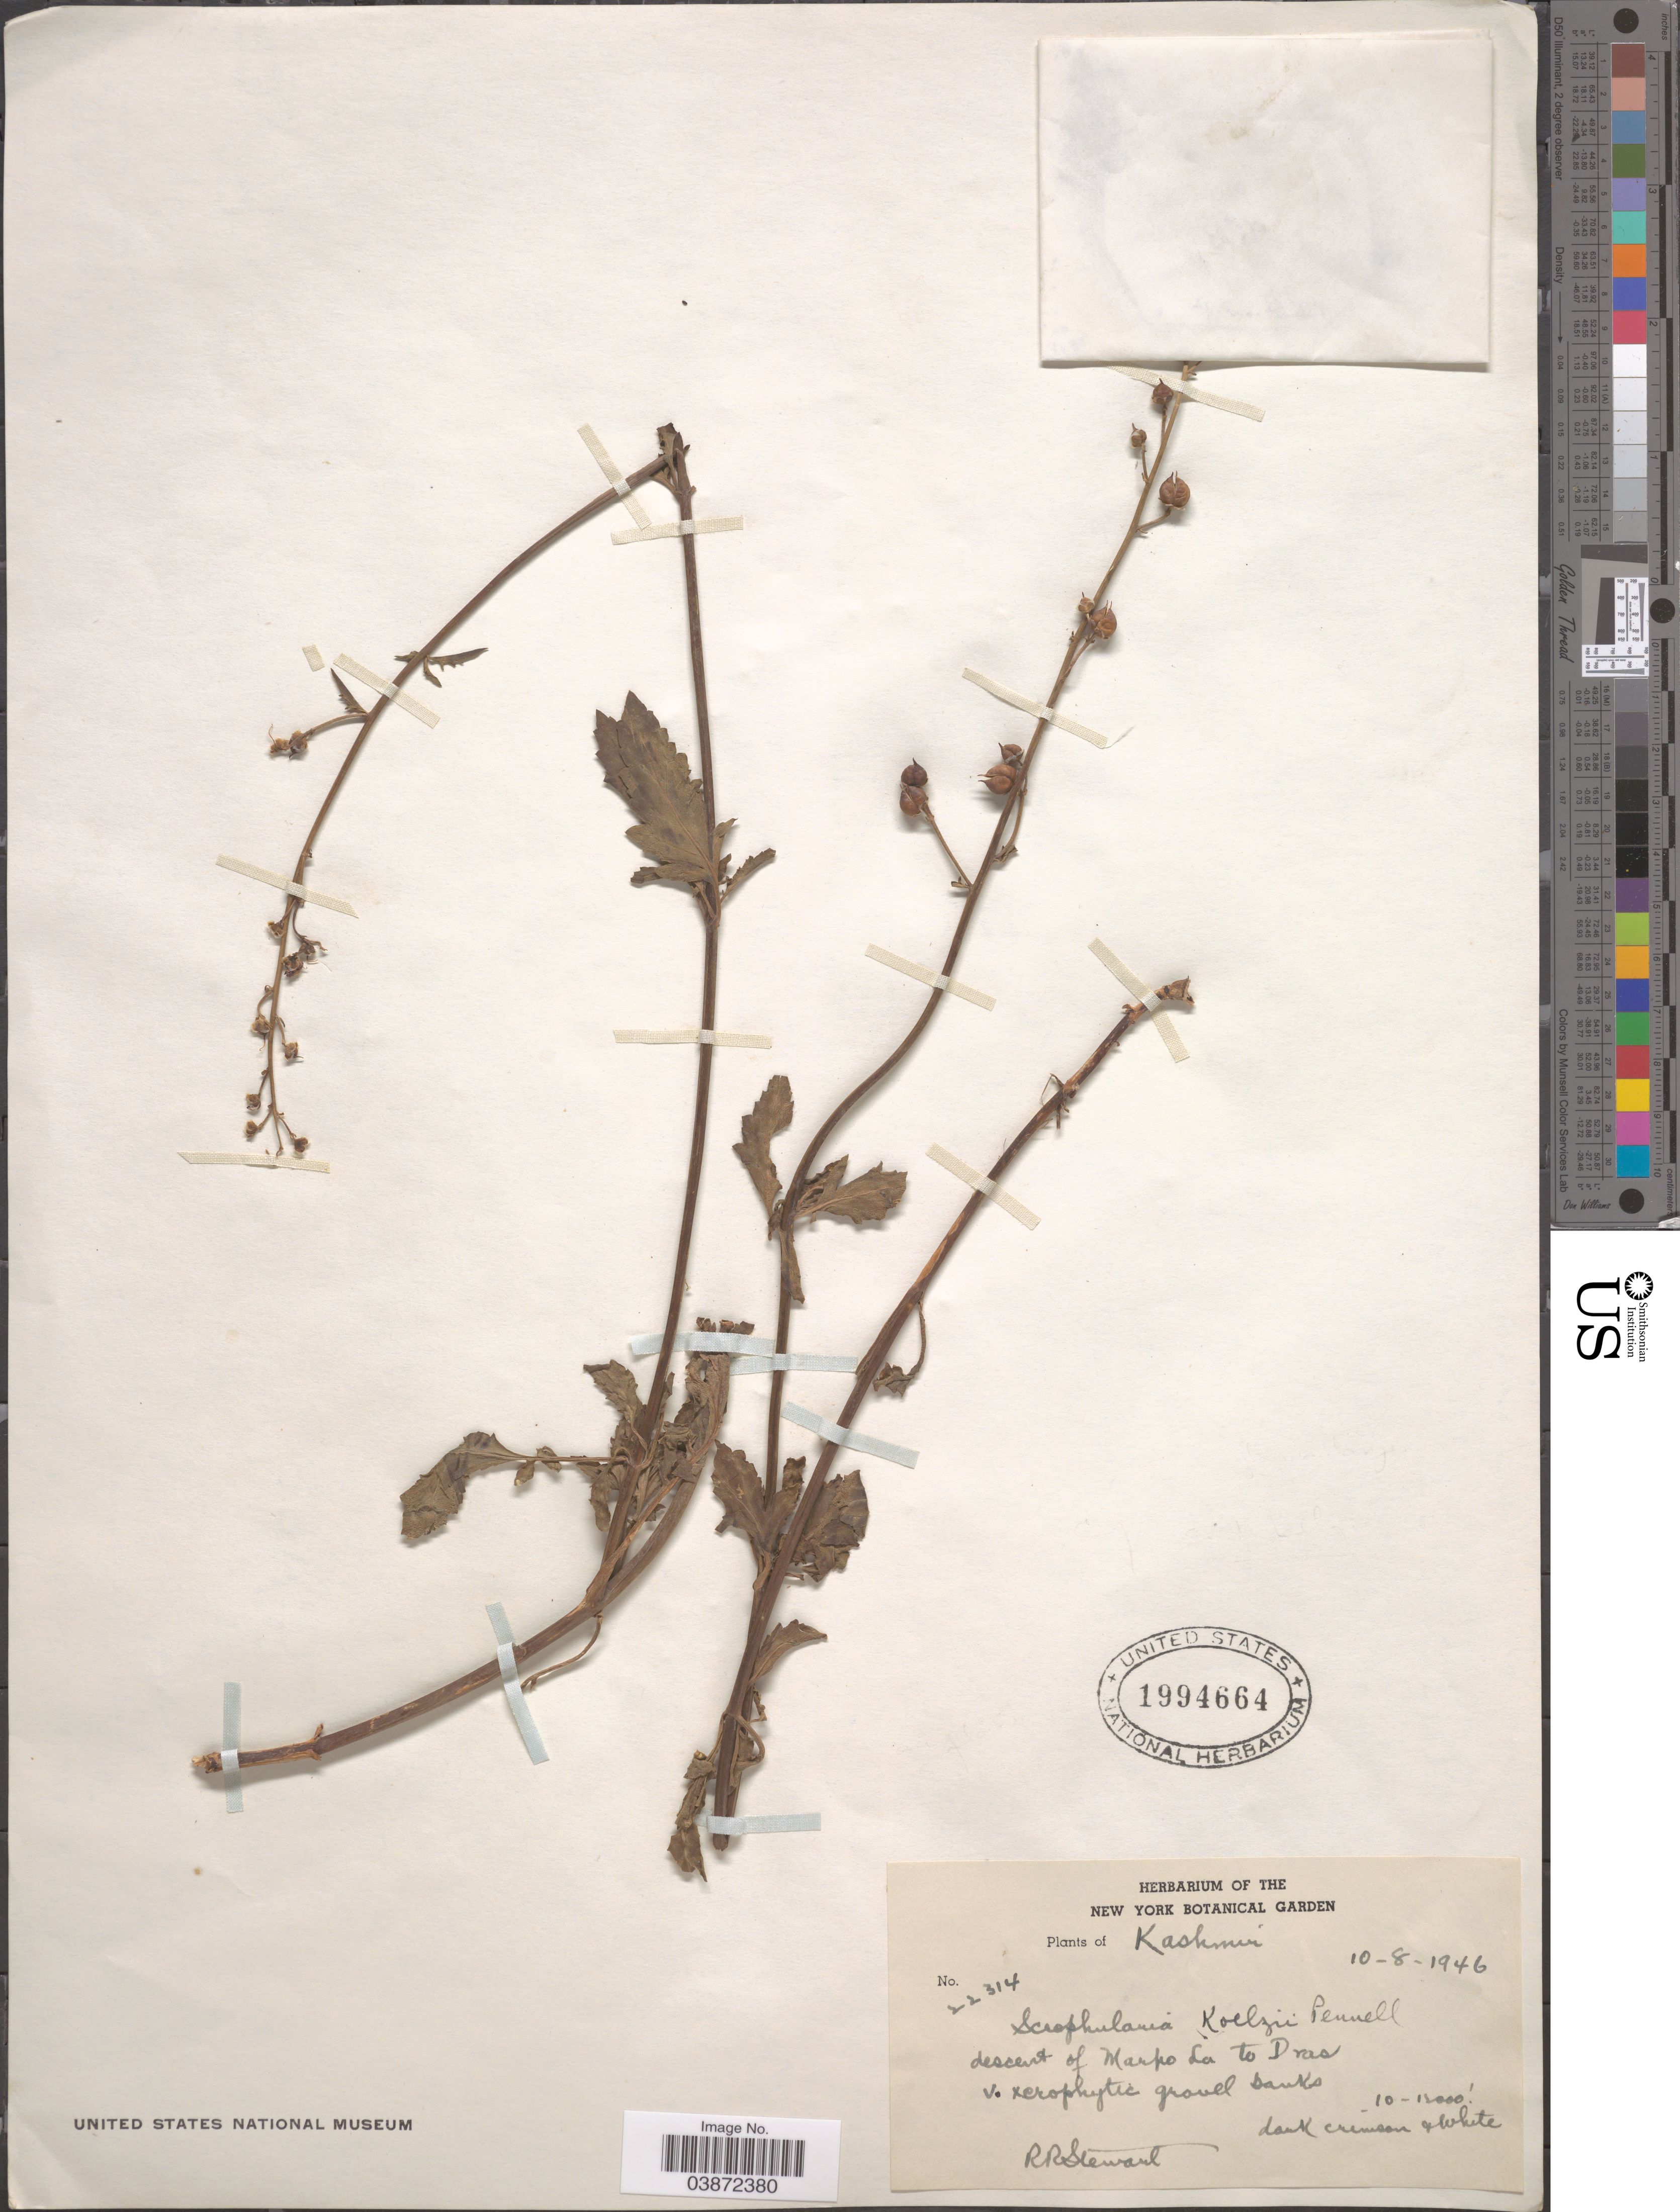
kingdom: Plantae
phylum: Tracheophyta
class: Magnoliopsida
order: Lamiales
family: Scrophulariaceae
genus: Scrophularia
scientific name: Scrophularia koelzii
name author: Pennell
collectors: R. Stewart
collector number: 22314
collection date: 1946-08-10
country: India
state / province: Jammu and Kashmir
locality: Kashmir. Descent of Marpo La to Dras.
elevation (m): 3048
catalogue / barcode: US 1994664